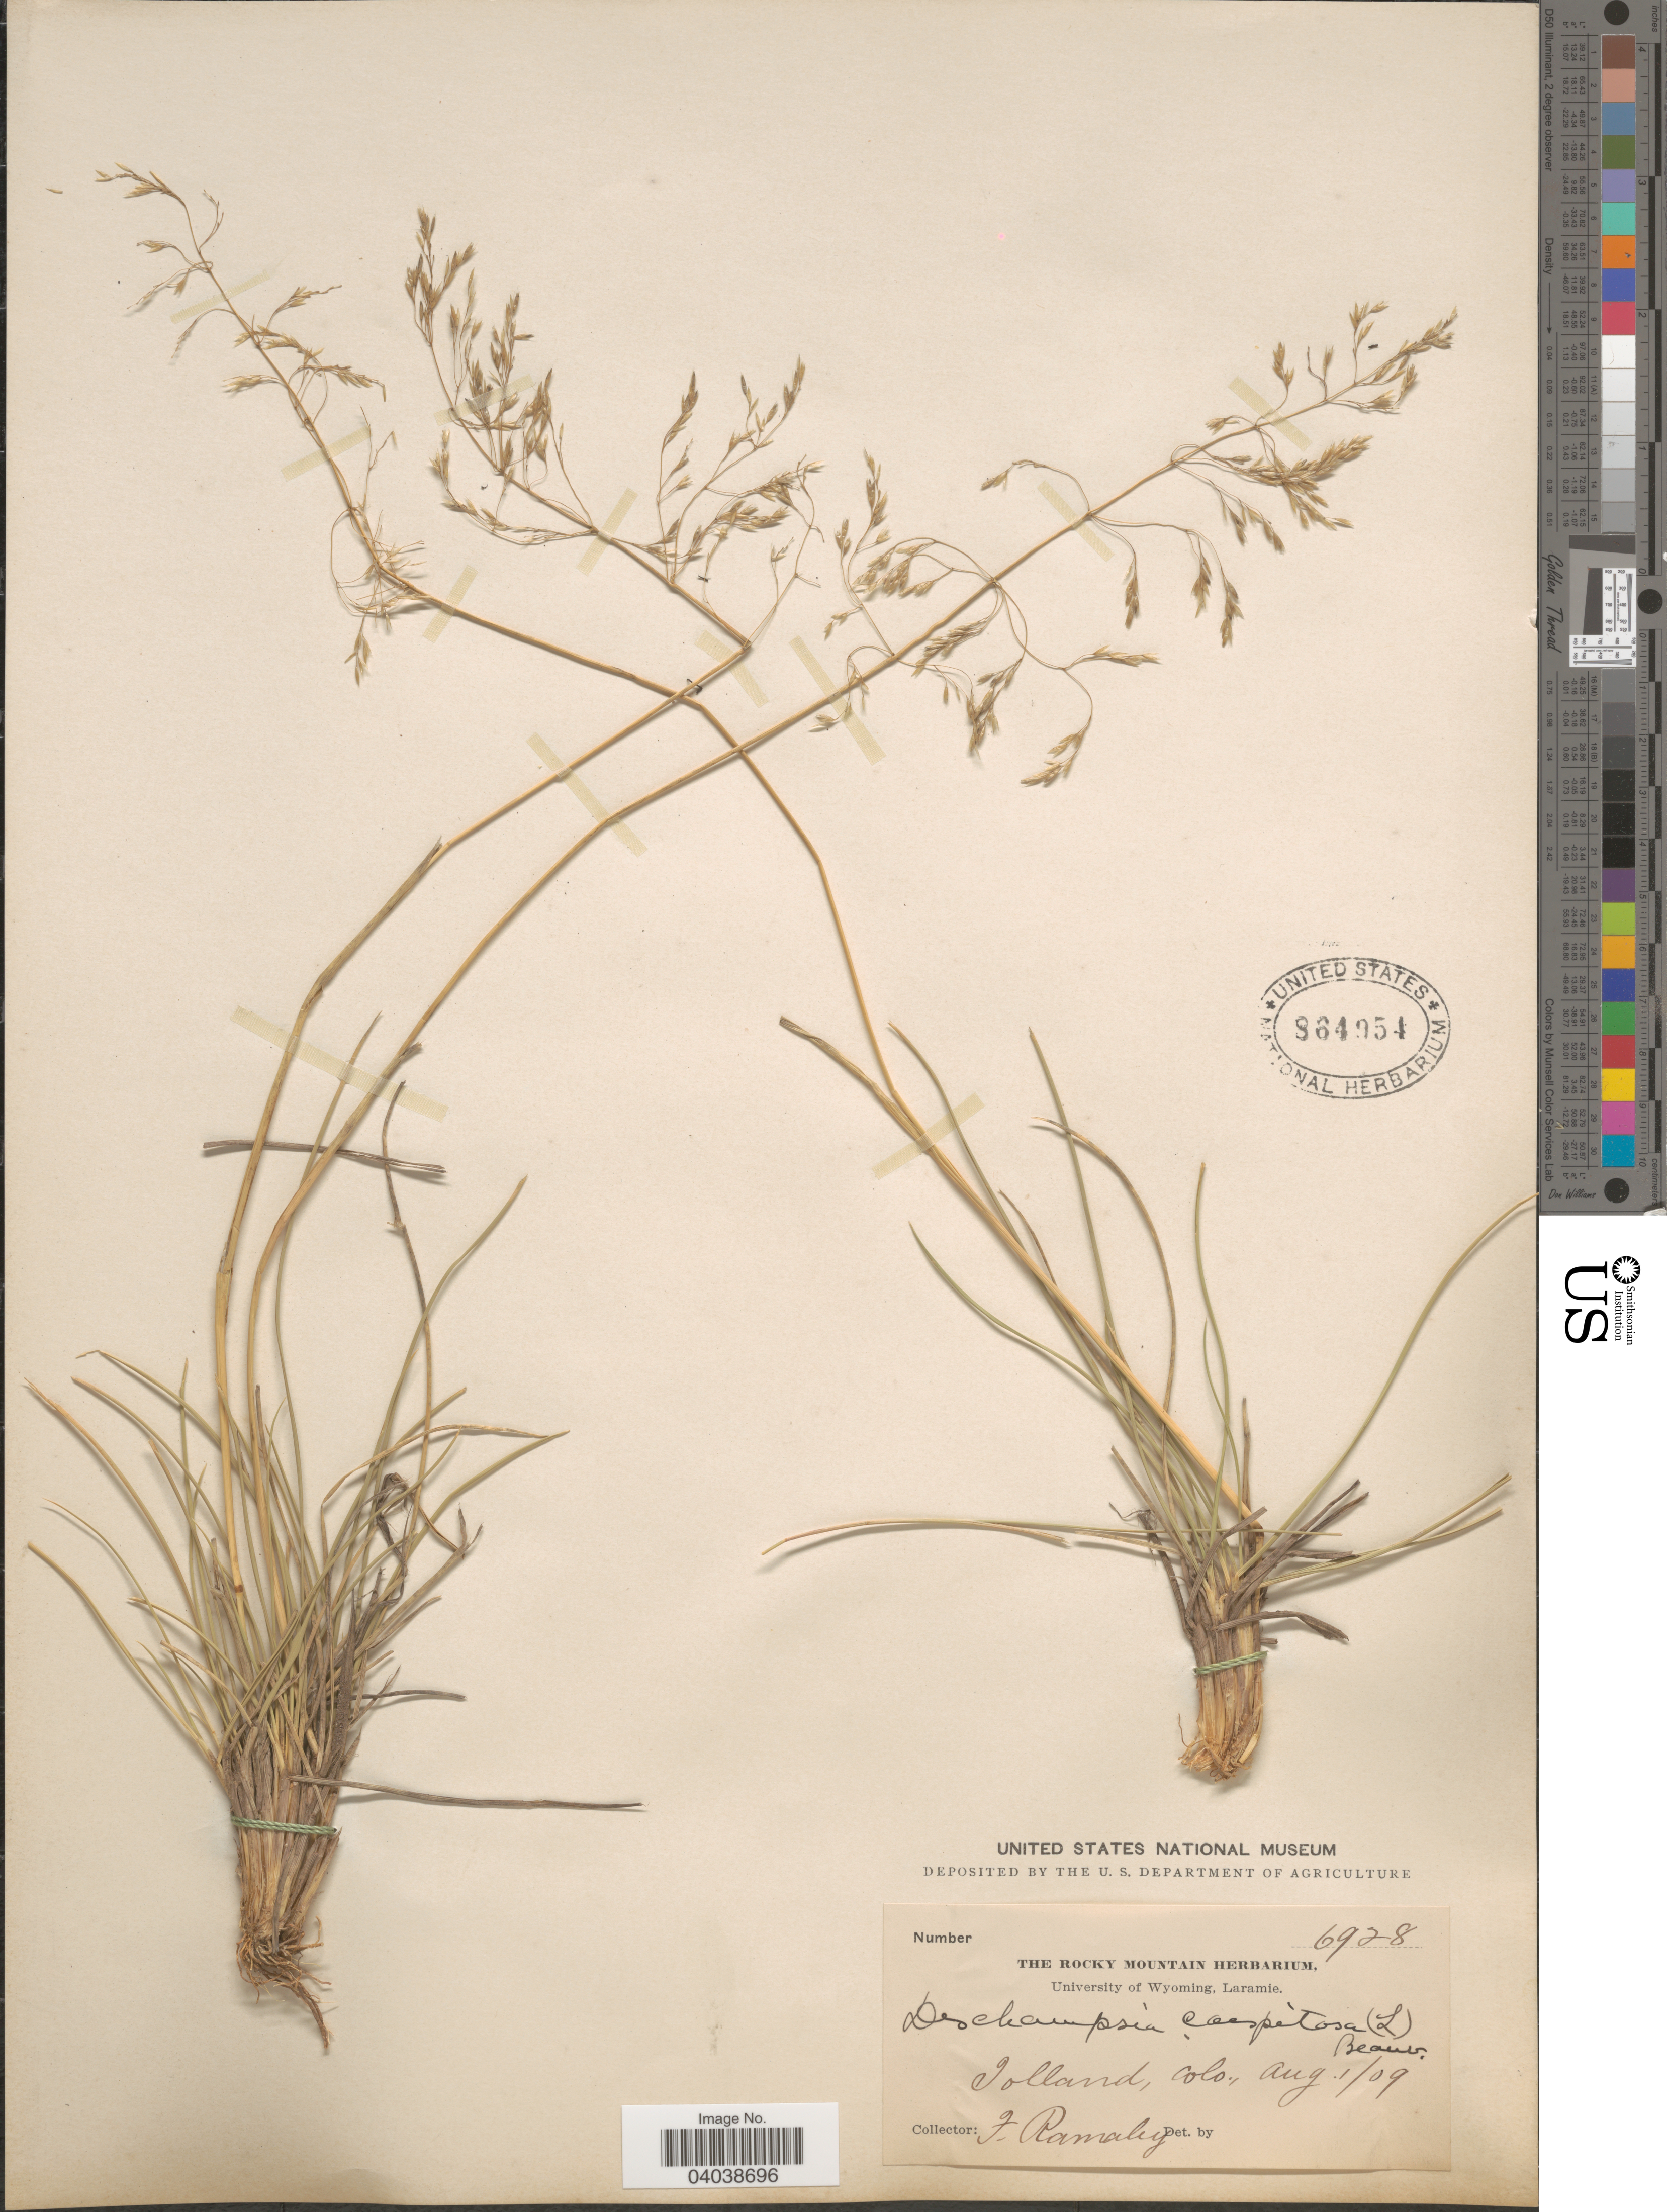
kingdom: Plantae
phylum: Tracheophyta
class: Liliopsida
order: Poales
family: Poaceae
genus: Deschampsia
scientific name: Deschampsia cespitosa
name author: (L.) P. Beauv.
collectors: F. Ramaley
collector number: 6928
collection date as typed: Transcribed d/m/y: 1/8/9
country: United States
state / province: Colorado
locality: Tolland.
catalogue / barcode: US 864954